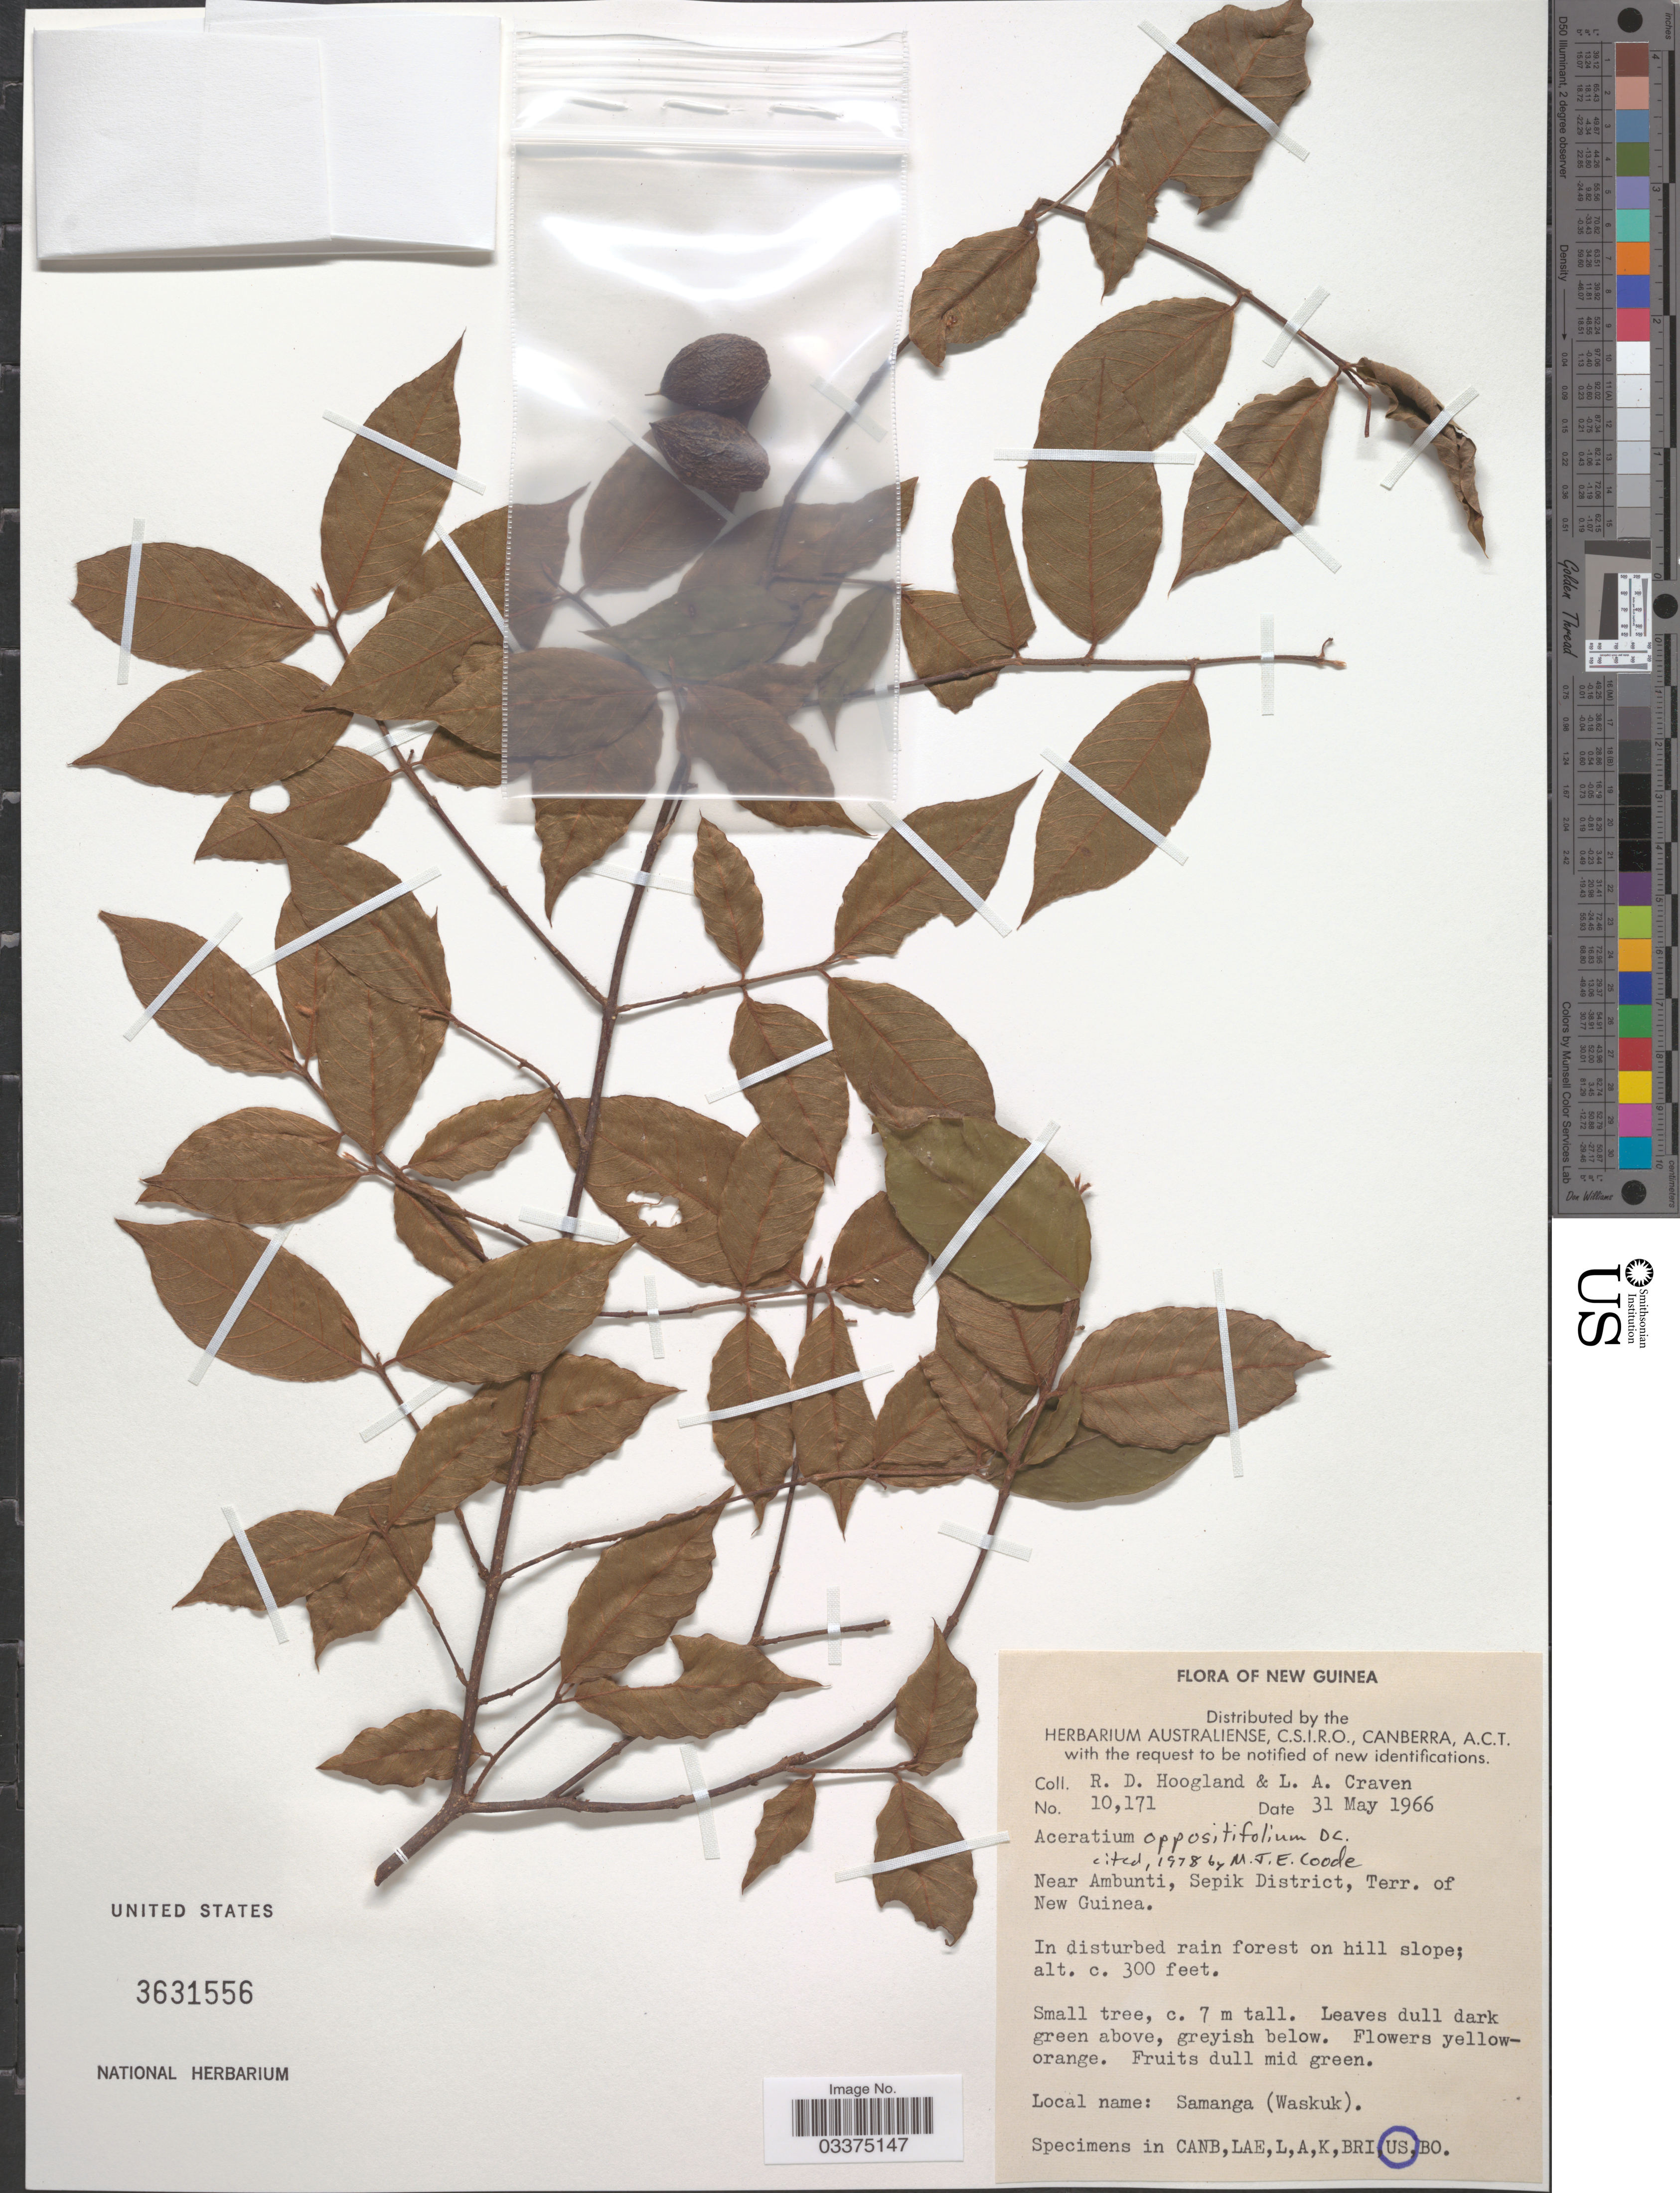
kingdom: Plantae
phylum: Tracheophyta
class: Magnoliopsida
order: Oxalidales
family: Elaeocarpaceae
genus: Aceratium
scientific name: Aceratium oppositifolium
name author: DC.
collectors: R. D. Hoogland & L. A. Craven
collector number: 10171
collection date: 1966-05-31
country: Papua New Guinea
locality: New Guinea. Near Ambunti, Sepik District, Terr. of New Guinea.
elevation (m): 91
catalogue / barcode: US 3631556